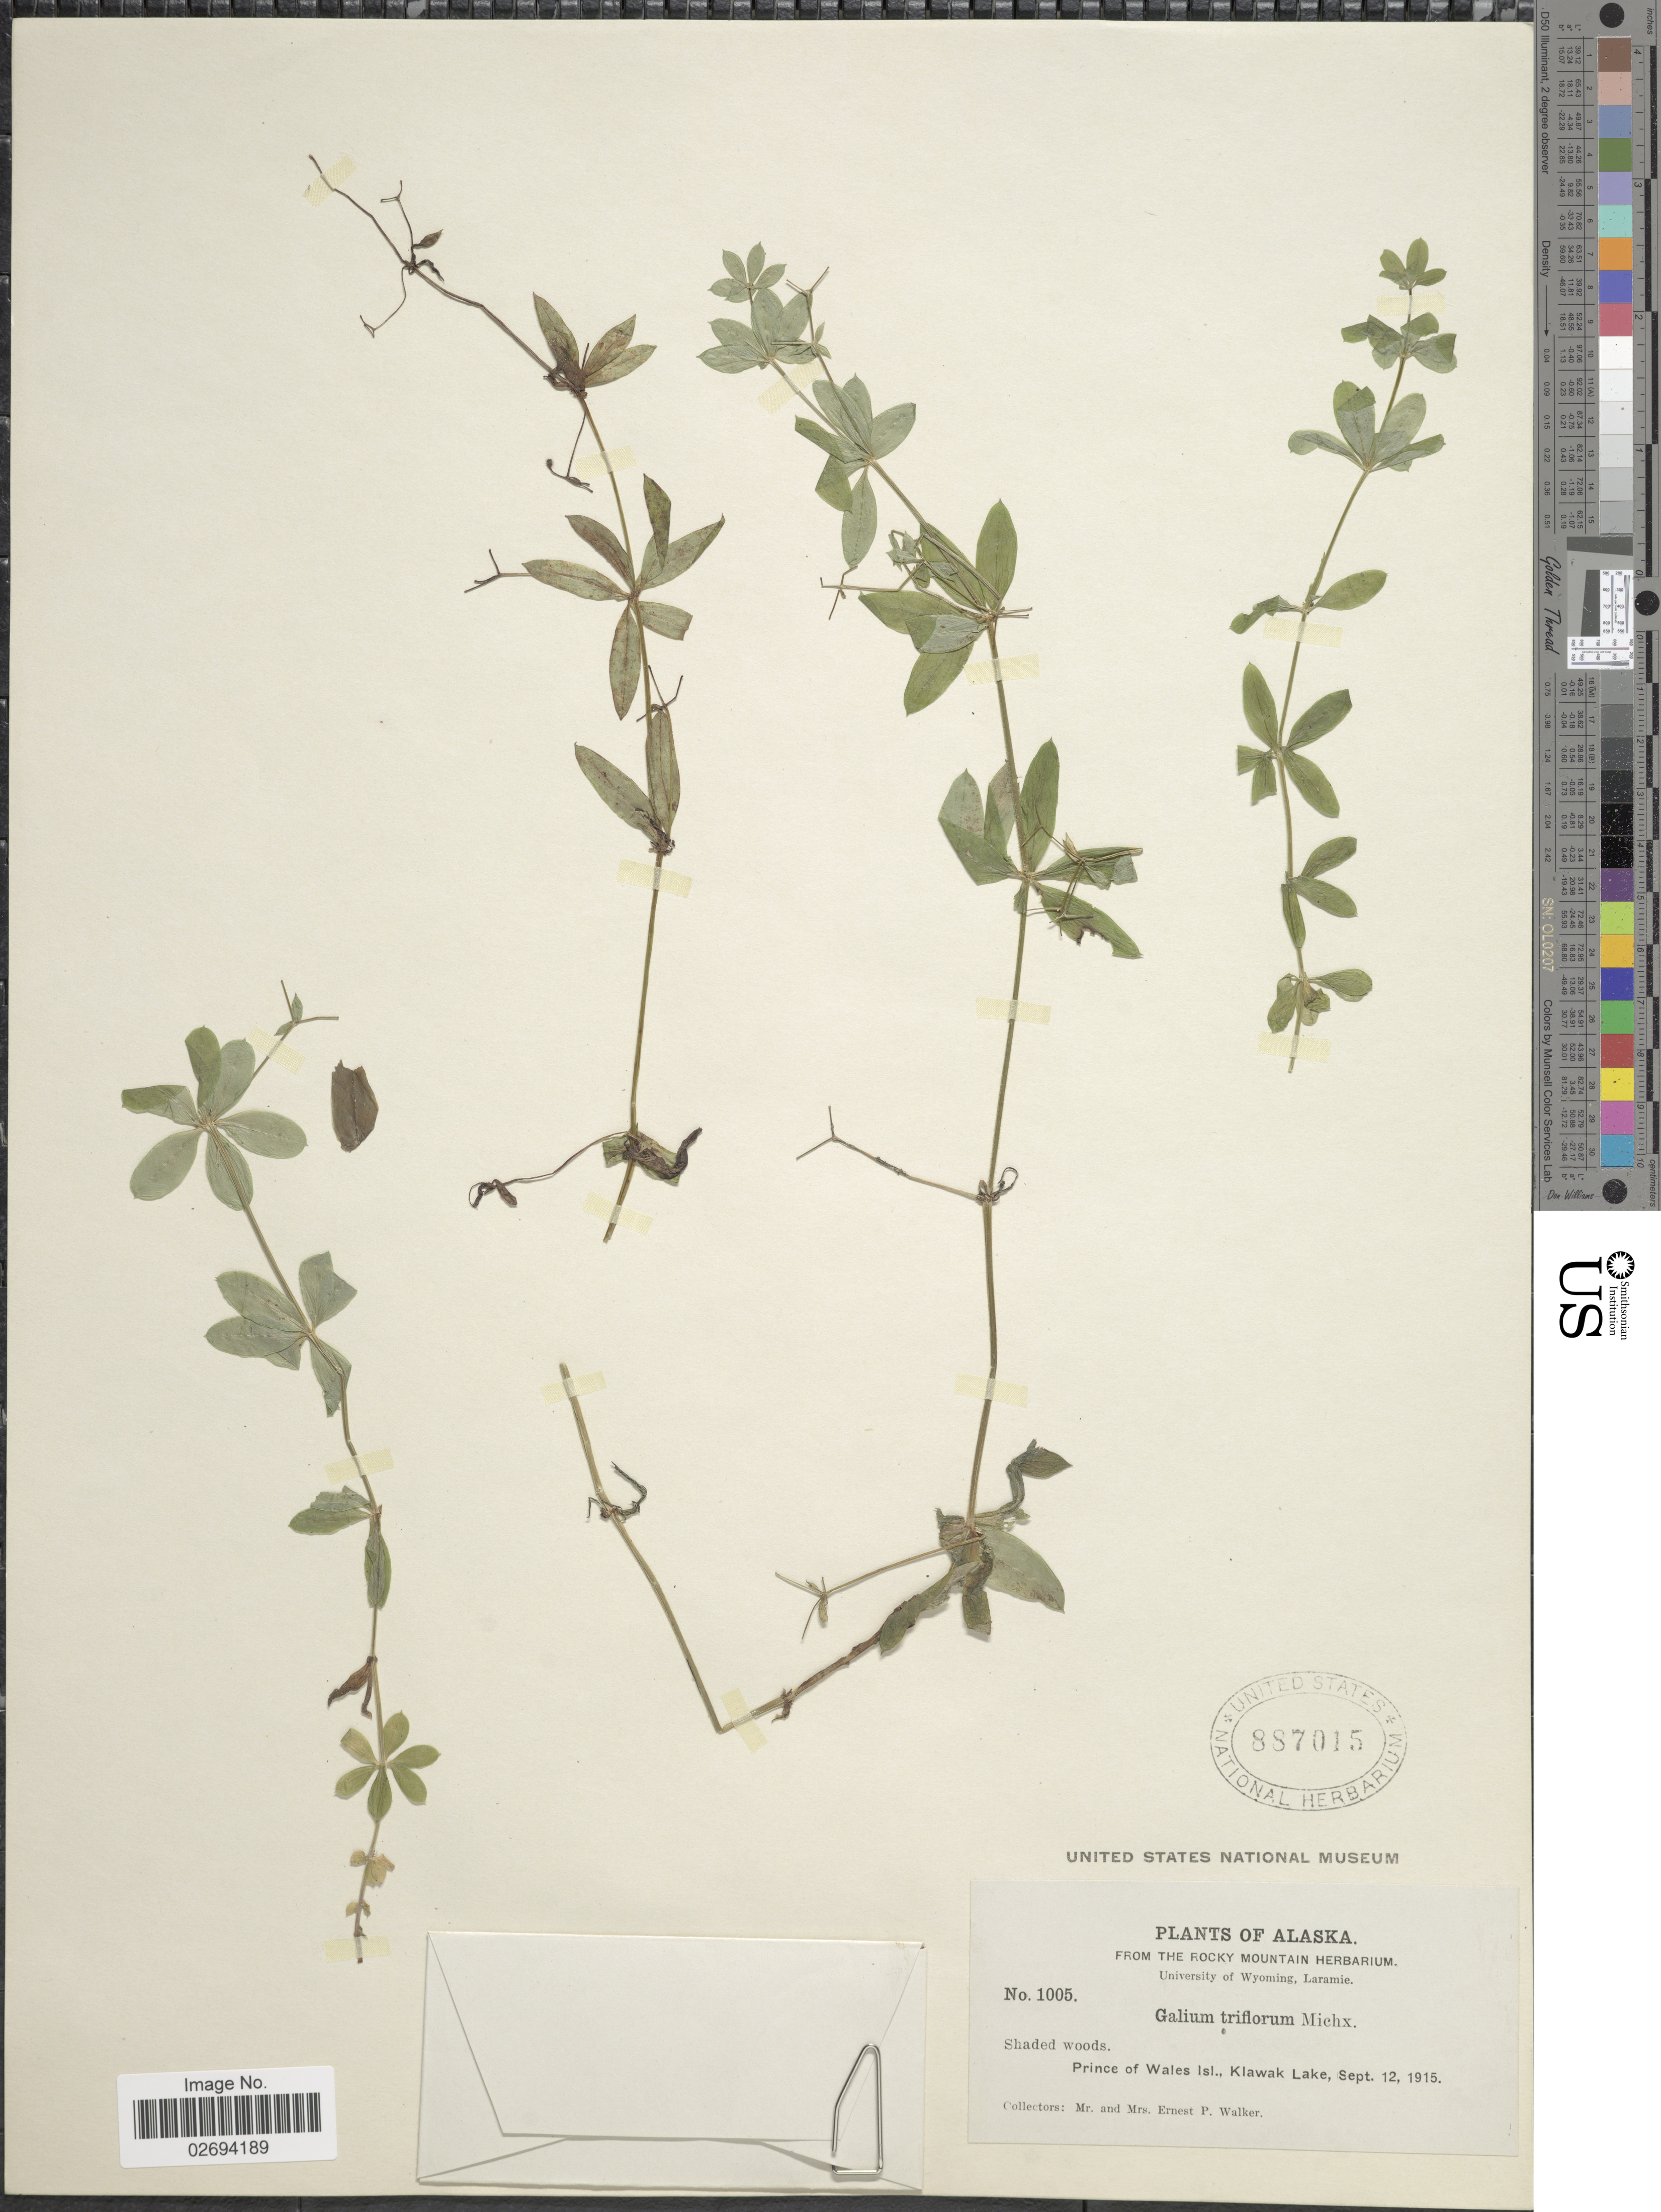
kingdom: Plantae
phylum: Tracheophyta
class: Magnoliopsida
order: Gentianales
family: Rubiaceae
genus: Galium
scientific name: Galium triflorum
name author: Michx.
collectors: E. P. Walker & E. Walker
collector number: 1005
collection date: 1915-09-12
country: United States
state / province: Alaska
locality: Shaded woods, Prince of Wales Isl., Klawak Lake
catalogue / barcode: US 887015